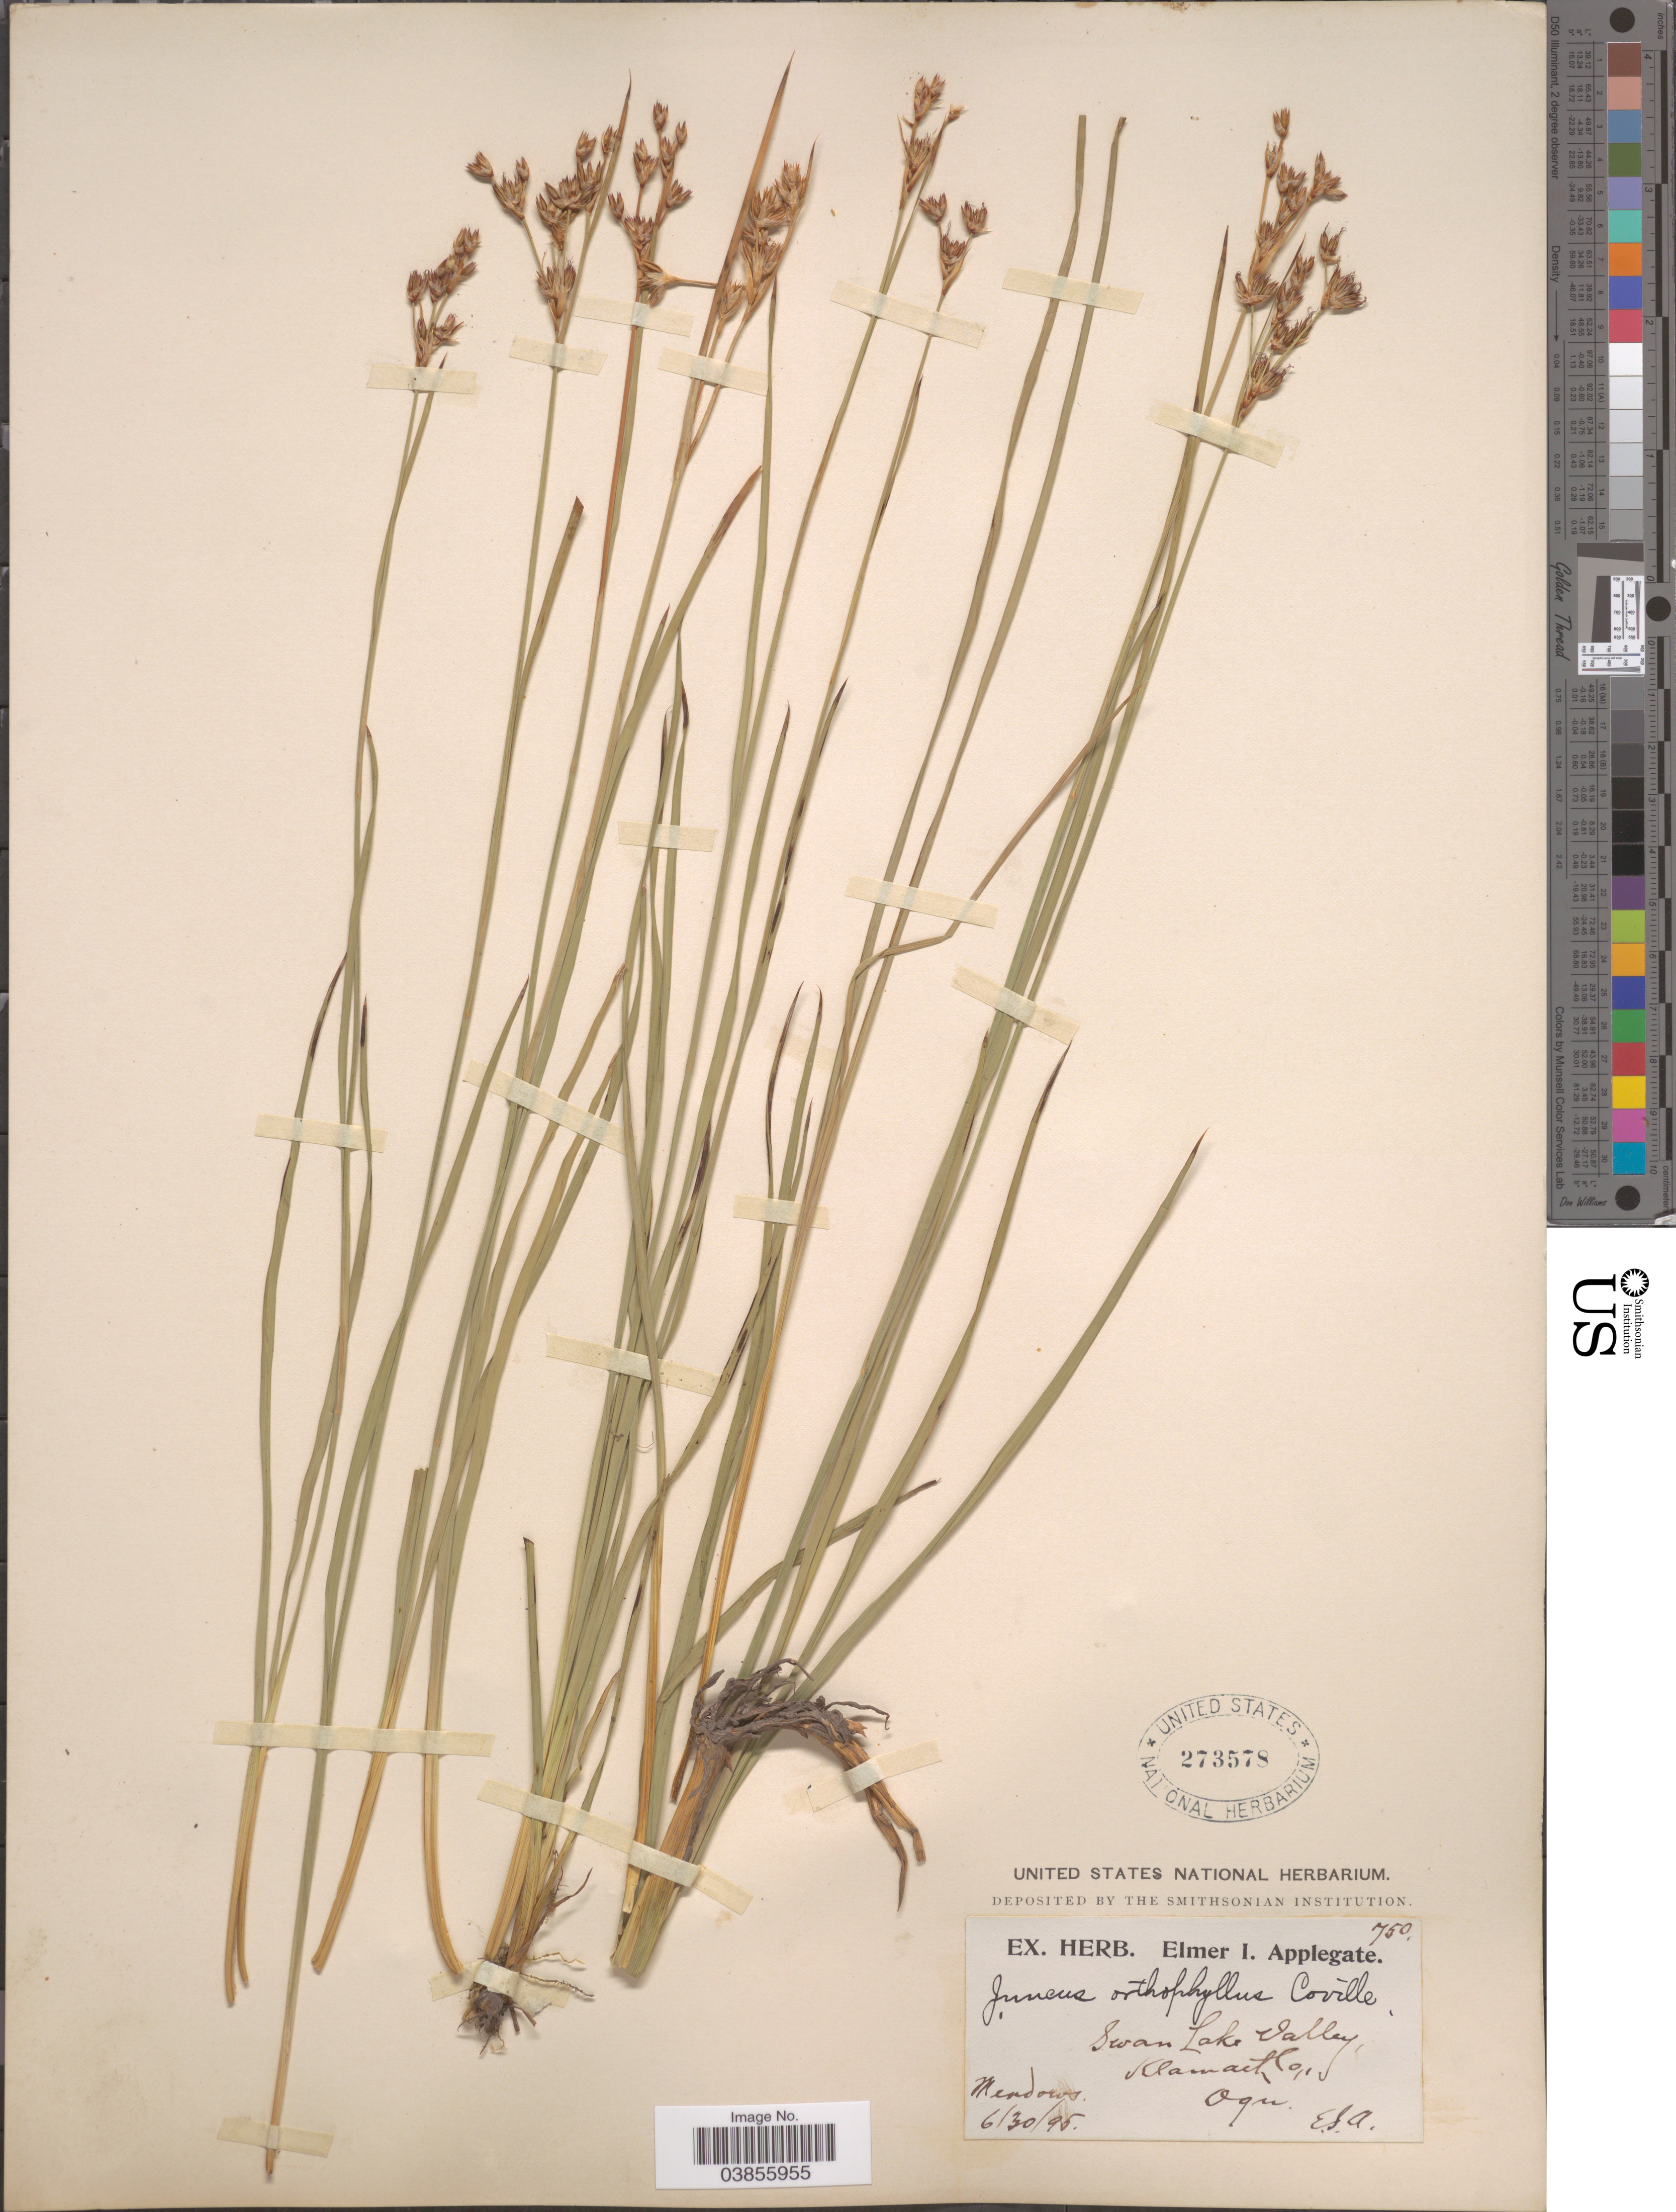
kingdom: Plantae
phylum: Tracheophyta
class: Liliopsida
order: Poales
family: Juncaceae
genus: Juncus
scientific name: Juncus orthophyllus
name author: Coville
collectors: E. I. Applegate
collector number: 750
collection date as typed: Transcribed d/m/y: 30/6/95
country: United States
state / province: Oregon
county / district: Klamath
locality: Swan Lake Valley. Klamath Co.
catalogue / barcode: US 273578